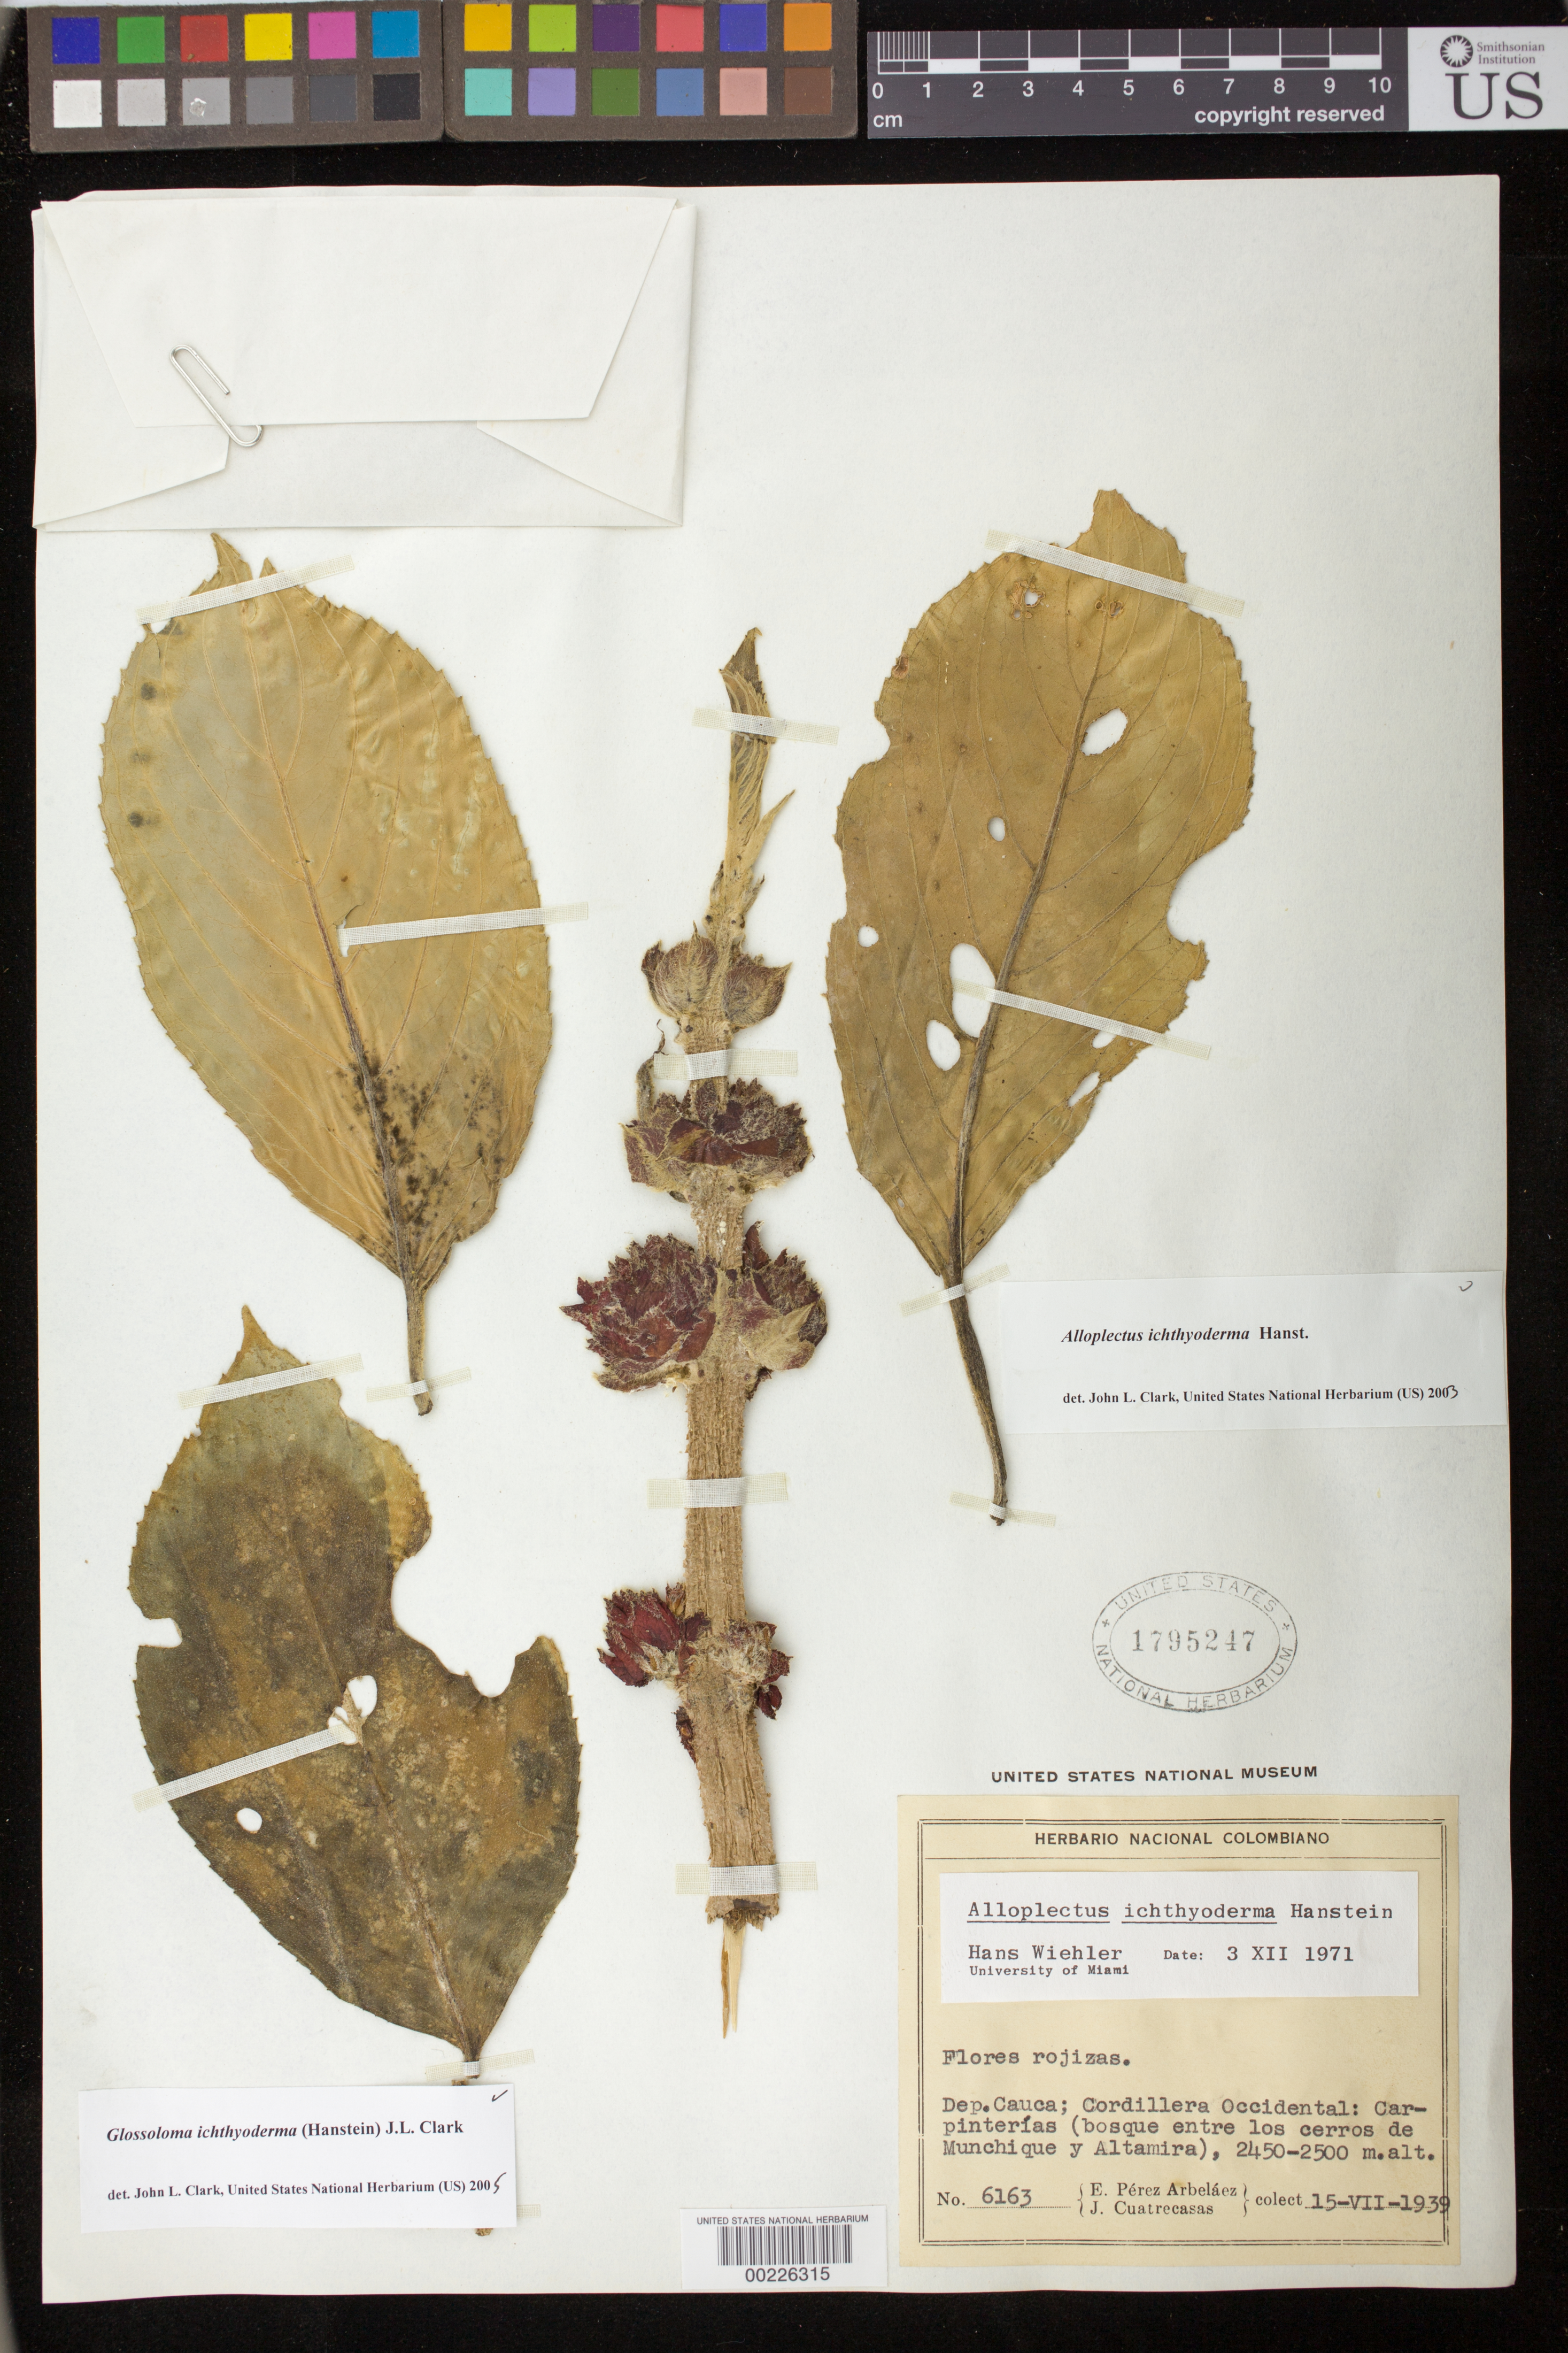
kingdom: Plantae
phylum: Tracheophyta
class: Magnoliopsida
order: Lamiales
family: Gesneriaceae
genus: Glossoloma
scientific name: Glossoloma ichthyoderma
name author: (Hanst.) J.L. Clark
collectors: E. Pérez Arbeláez & J. Cuatrecasas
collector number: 6163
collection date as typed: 15 Jul 1939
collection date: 1939-07-15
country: Colombia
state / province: Cauca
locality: Cordillera Occidental, Carpinterias, between los cerros de Munchique and Altamira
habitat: Forest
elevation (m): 2450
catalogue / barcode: US 1795247